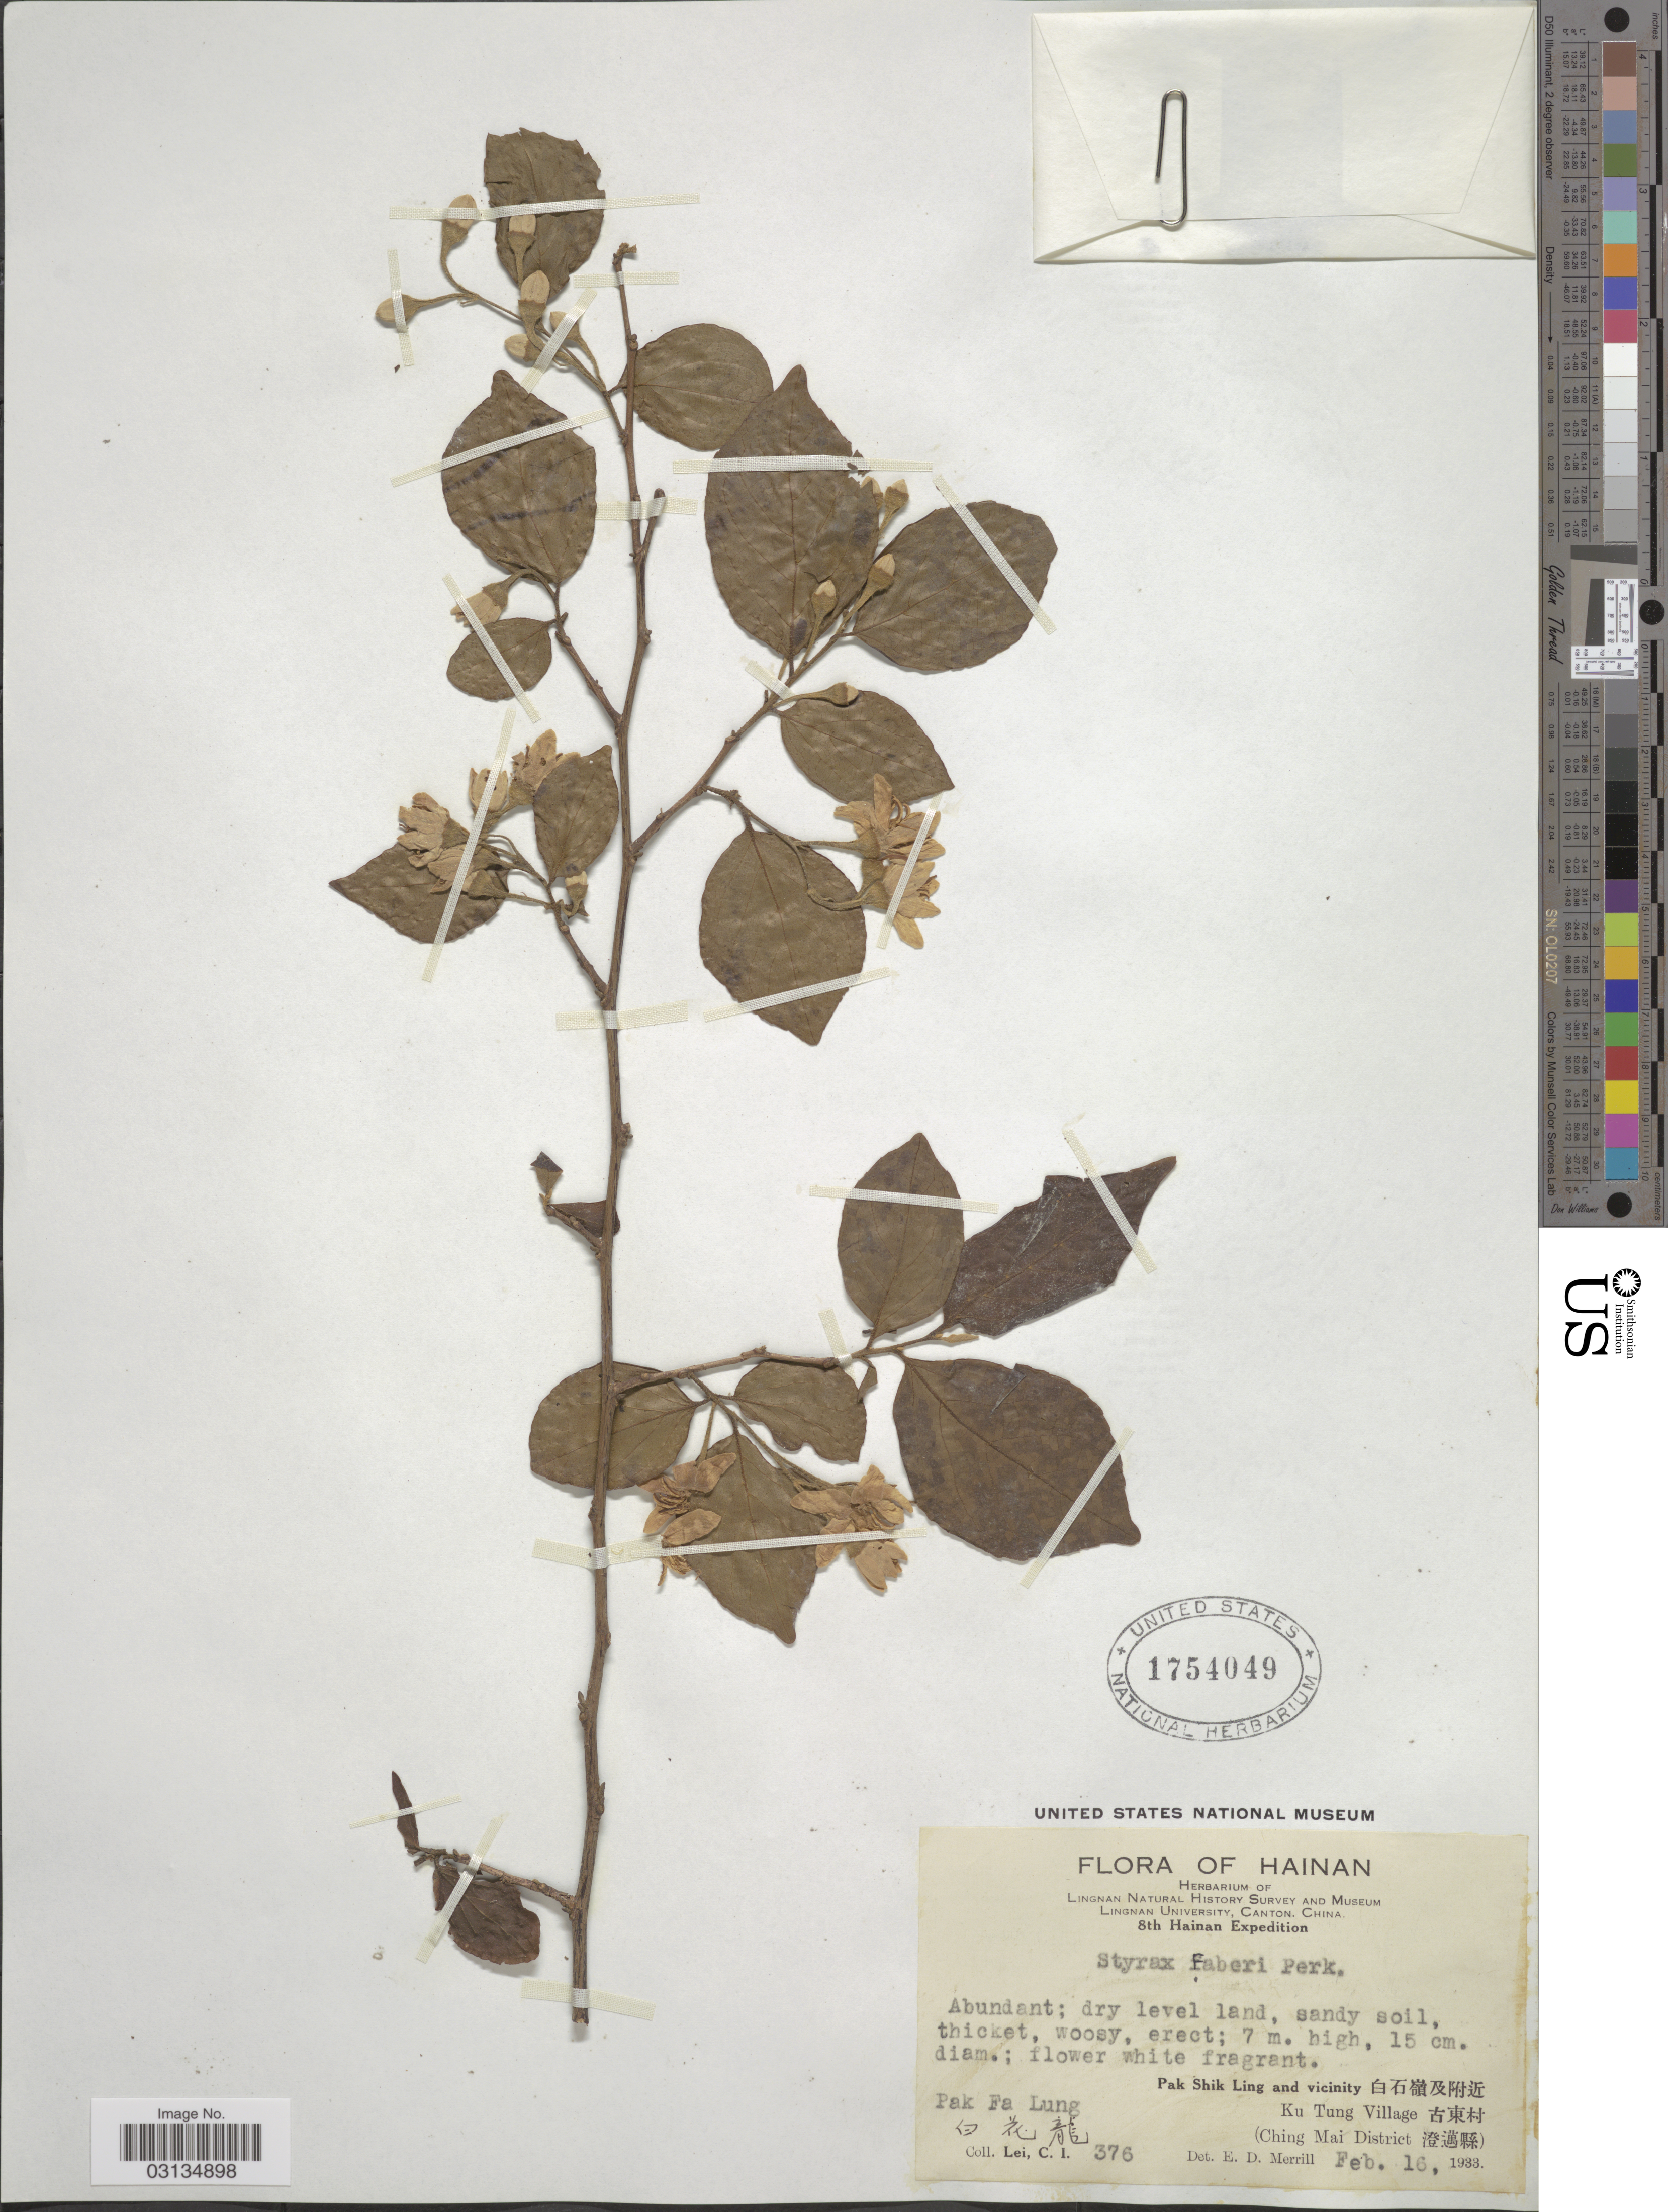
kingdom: Plantae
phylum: Tracheophyta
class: Magnoliopsida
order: Ericales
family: Styracaceae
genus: Styrax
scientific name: Styrax faberi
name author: Perkins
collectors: C. I. Lei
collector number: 376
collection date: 1933-02-16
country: China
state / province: Hainan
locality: Pah Shik Ling and vicinity. Ku Tung Village. (Ching Mai District). Pak Fa Lung.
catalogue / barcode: US 1754049